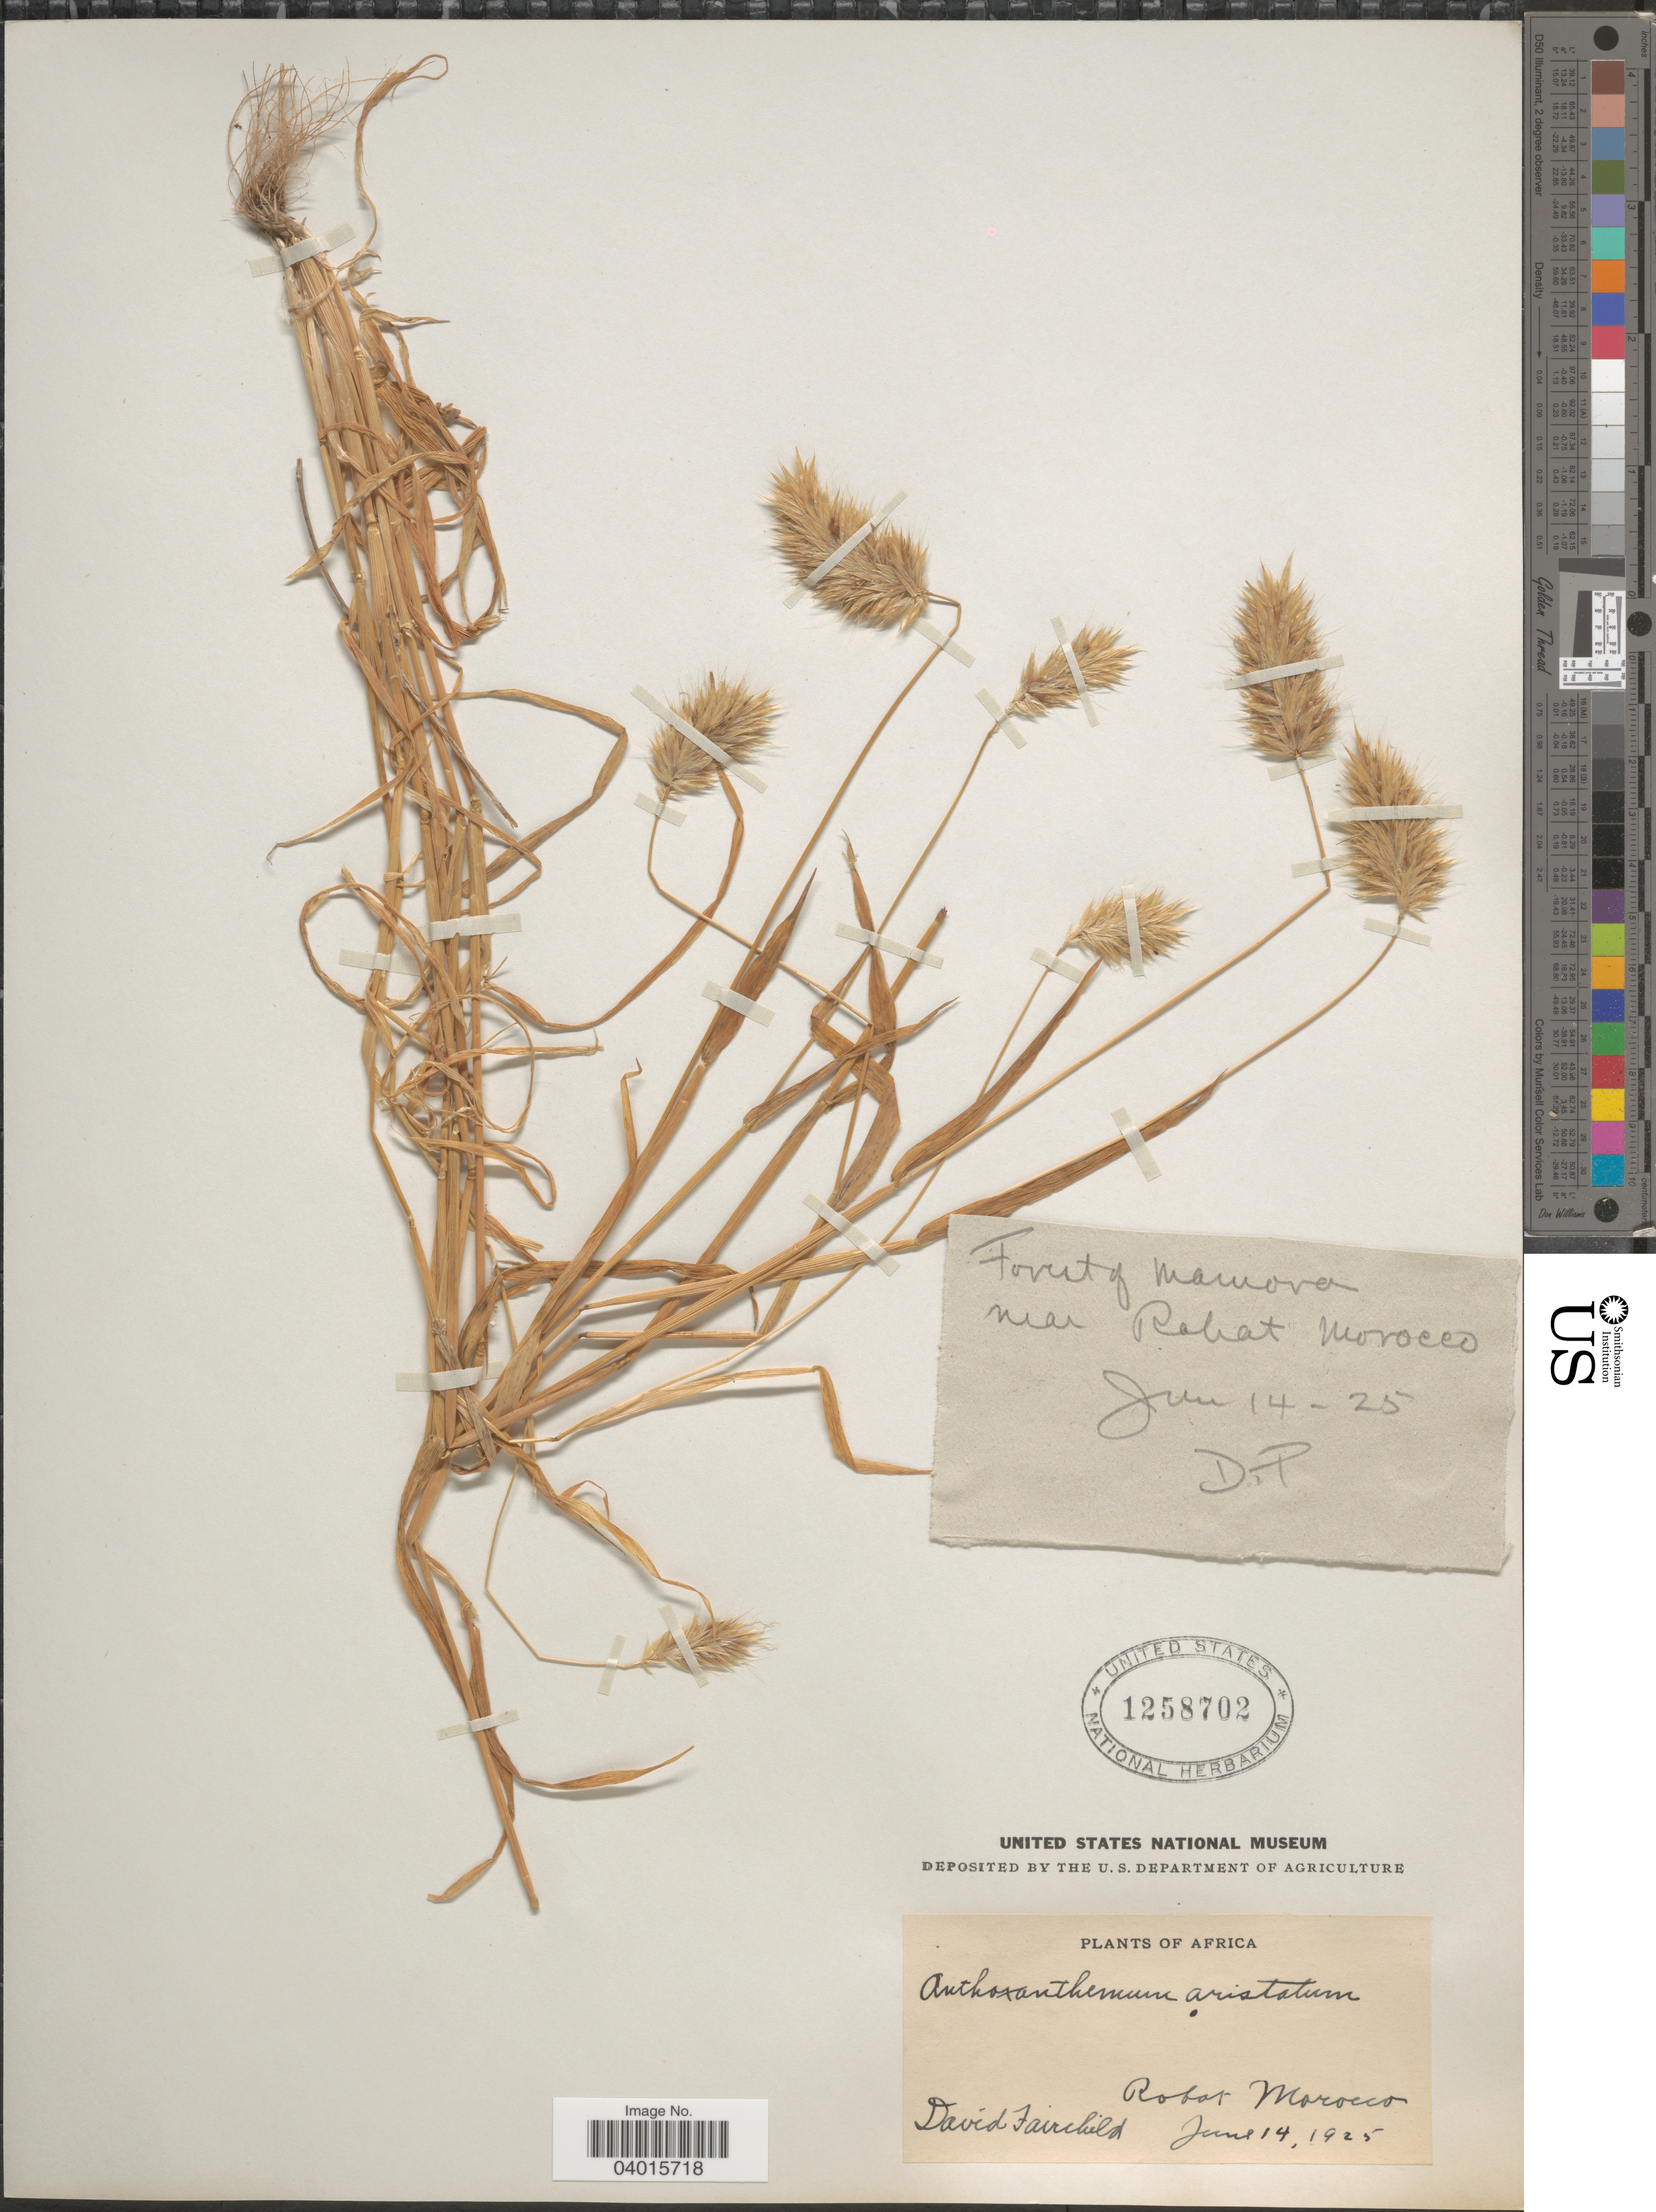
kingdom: Plantae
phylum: Tracheophyta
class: Liliopsida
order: Poales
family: Poaceae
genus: Anthoxanthum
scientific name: Anthoxanthum aristatum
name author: Boiss.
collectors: D. Fairchild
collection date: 1925-01-14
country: Morocco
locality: Near Rabat.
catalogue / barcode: US 1258702